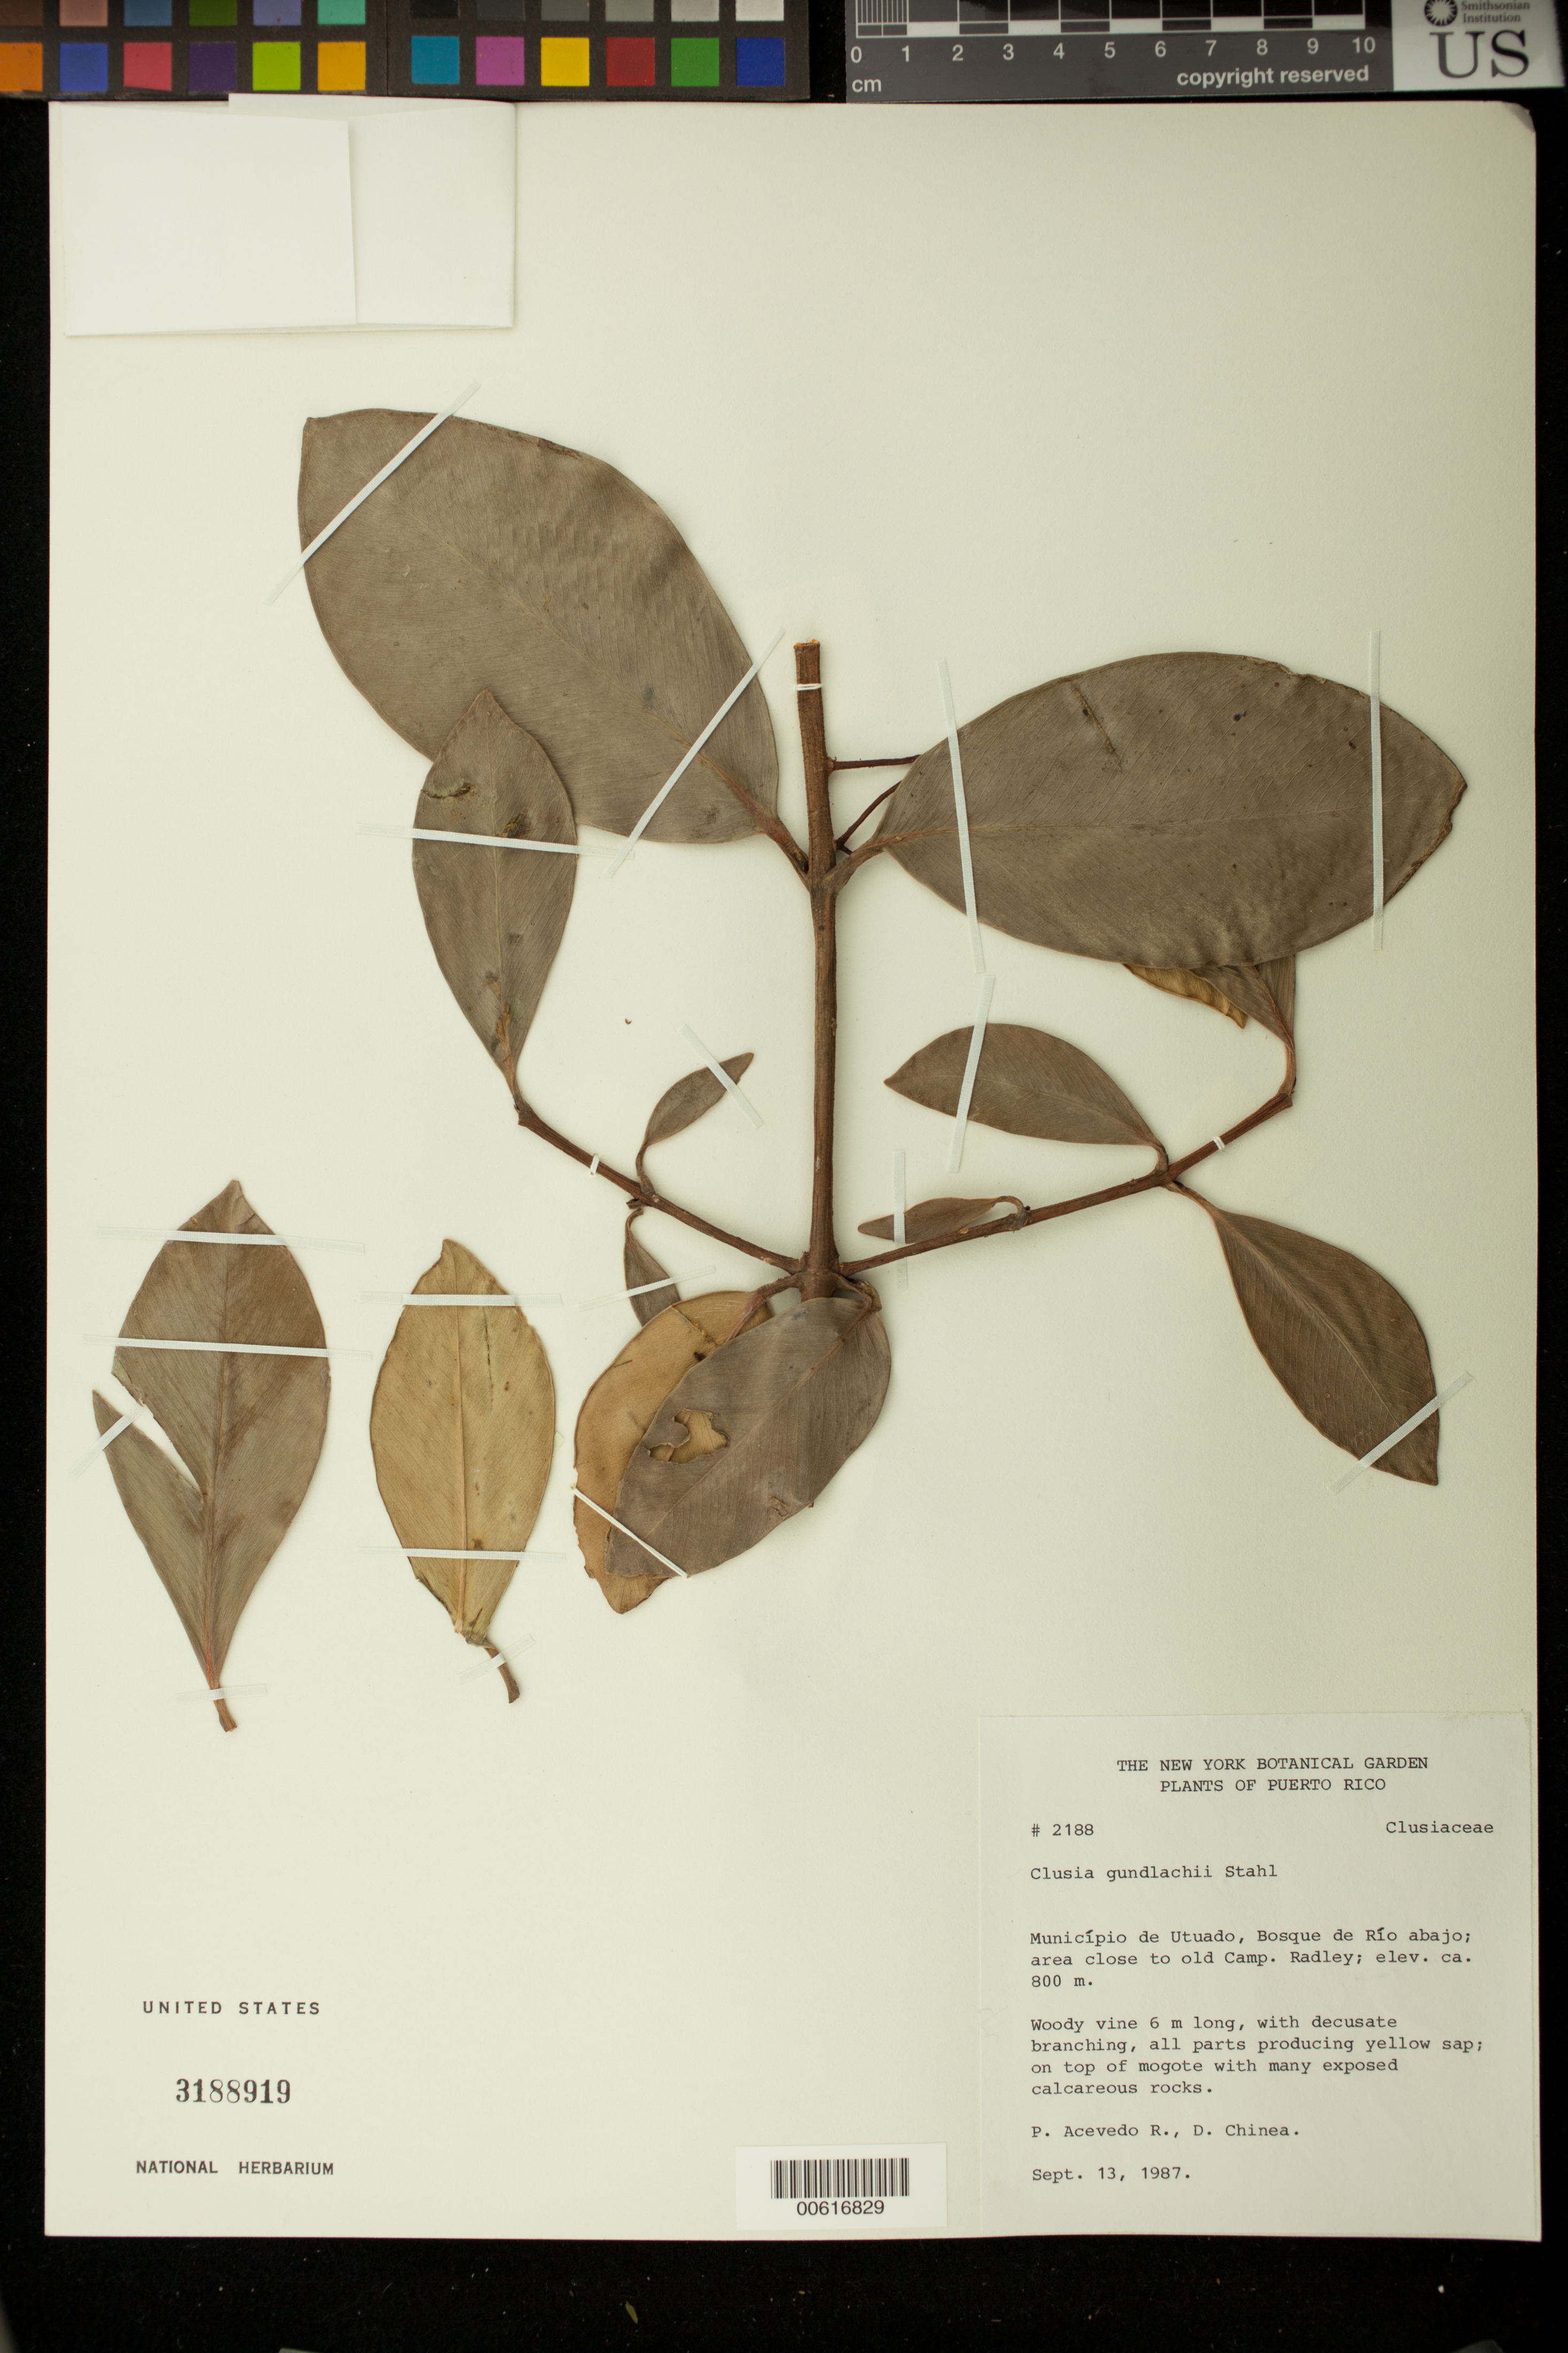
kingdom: Plantae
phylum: Tracheophyta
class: Magnoliopsida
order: Malpighiales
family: Clusiaceae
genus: Clusia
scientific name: Clusia gundlachii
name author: A. Stahl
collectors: P. Acevedo-Rodr. & D. Chinea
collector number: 2188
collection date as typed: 10 Sep 1987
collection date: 1987-09-10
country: Puerto Rico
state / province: Arecibo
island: Puerto Rico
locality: Arecibo; Bosque de Río Abajo, Camp Radley.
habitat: Area adjacent to camp.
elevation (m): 300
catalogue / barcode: US 3188919